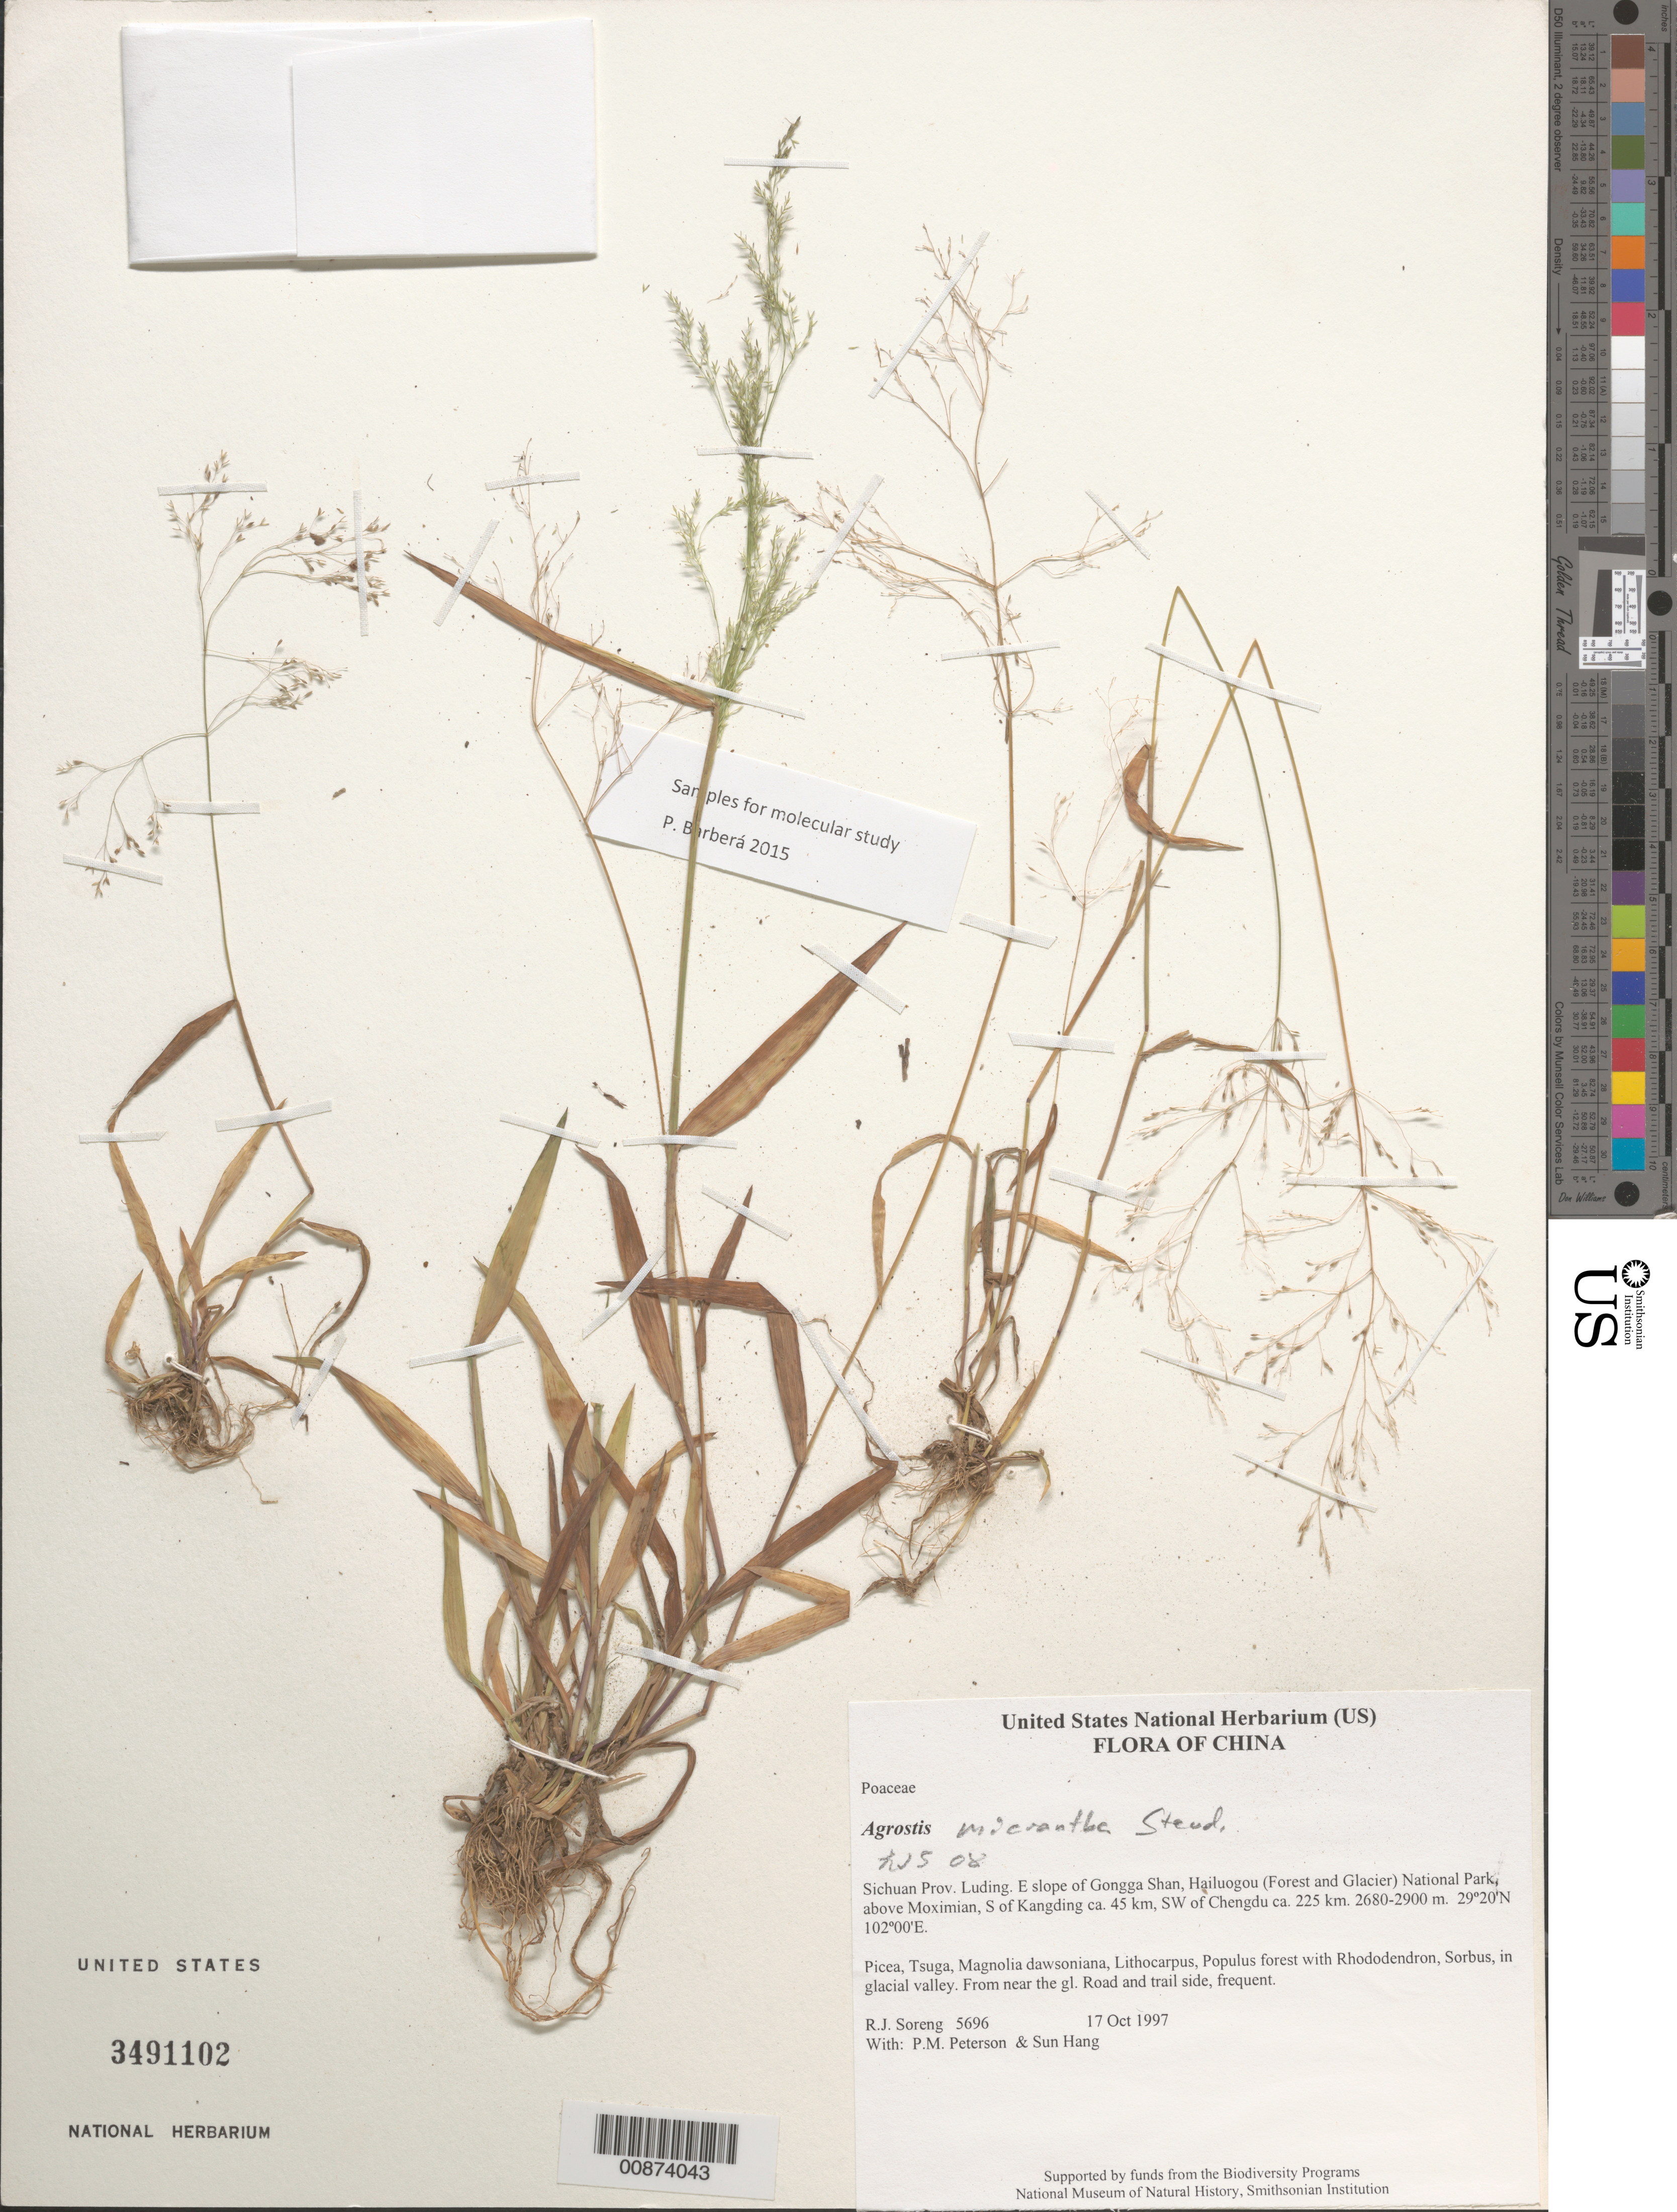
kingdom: Plantae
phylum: Tracheophyta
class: Liliopsida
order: Poales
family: Poaceae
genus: Agrostis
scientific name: Agrostis micrantha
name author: Steud.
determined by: Soreng, Robert J., Research Associate (BOT), Smithsonian Institution - National Museum of Natural History (UNITED STATES)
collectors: R. J. Soreng, P. M. Peterson & Sun Hang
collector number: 5696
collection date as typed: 17 Oct 1997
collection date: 1997-10-17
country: China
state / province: Sichuan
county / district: Luding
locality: E slope of Gongga Shan, Hailuogou (Forest and Glacier) National Park, above Moximian, S of Kangding ca. 45 km, SW of Chengdu ca. 225 km.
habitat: Picea, Tsuga, Magnolia dawsoniana, Lithocarpus, Populus forest with Rhododendron, Sorbus, in glacial valley. From near the gl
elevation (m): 2680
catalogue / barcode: US 3491102